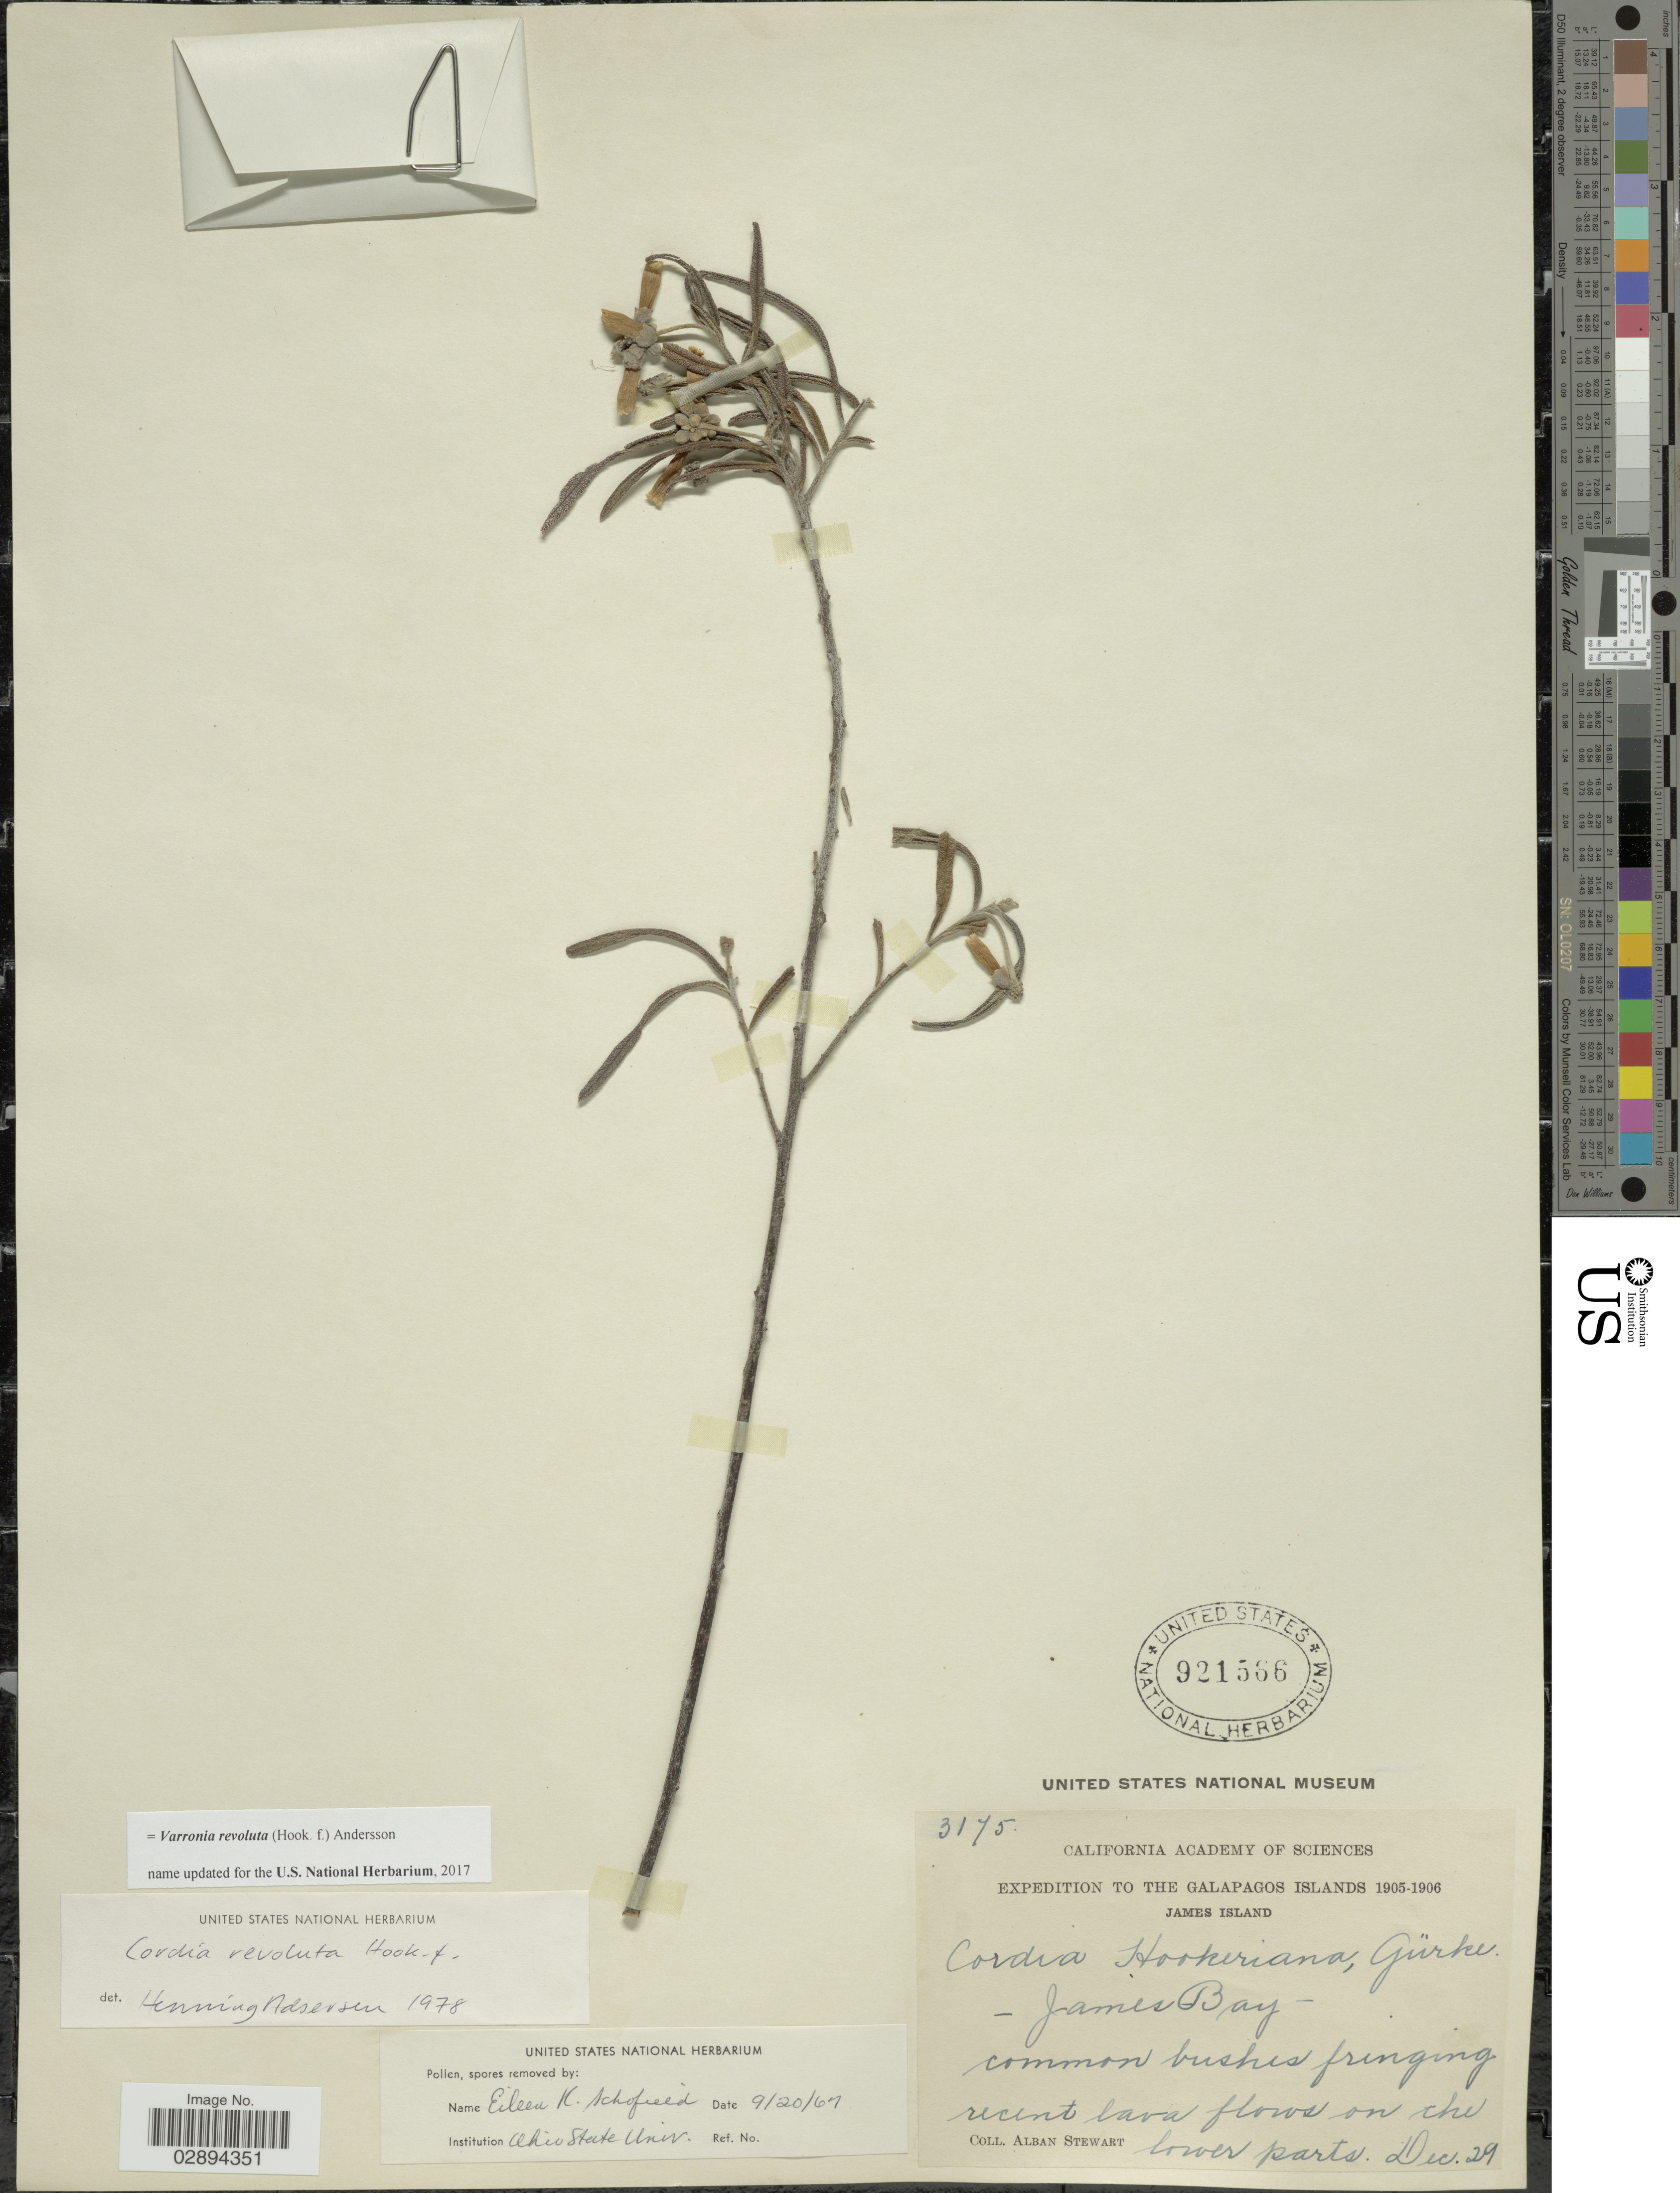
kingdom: Plantae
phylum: Tracheophyta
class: Magnoliopsida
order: Boraginales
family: Cordiaceae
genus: Varronia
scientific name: Varronia revoluta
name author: (Hook. f.) Andersson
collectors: A. Stewart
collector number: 3175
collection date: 1905-12-29/1906-12-29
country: Ecuador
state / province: Colón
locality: Galapagos Islands, James Island, James Bay.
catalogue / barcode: US 921566